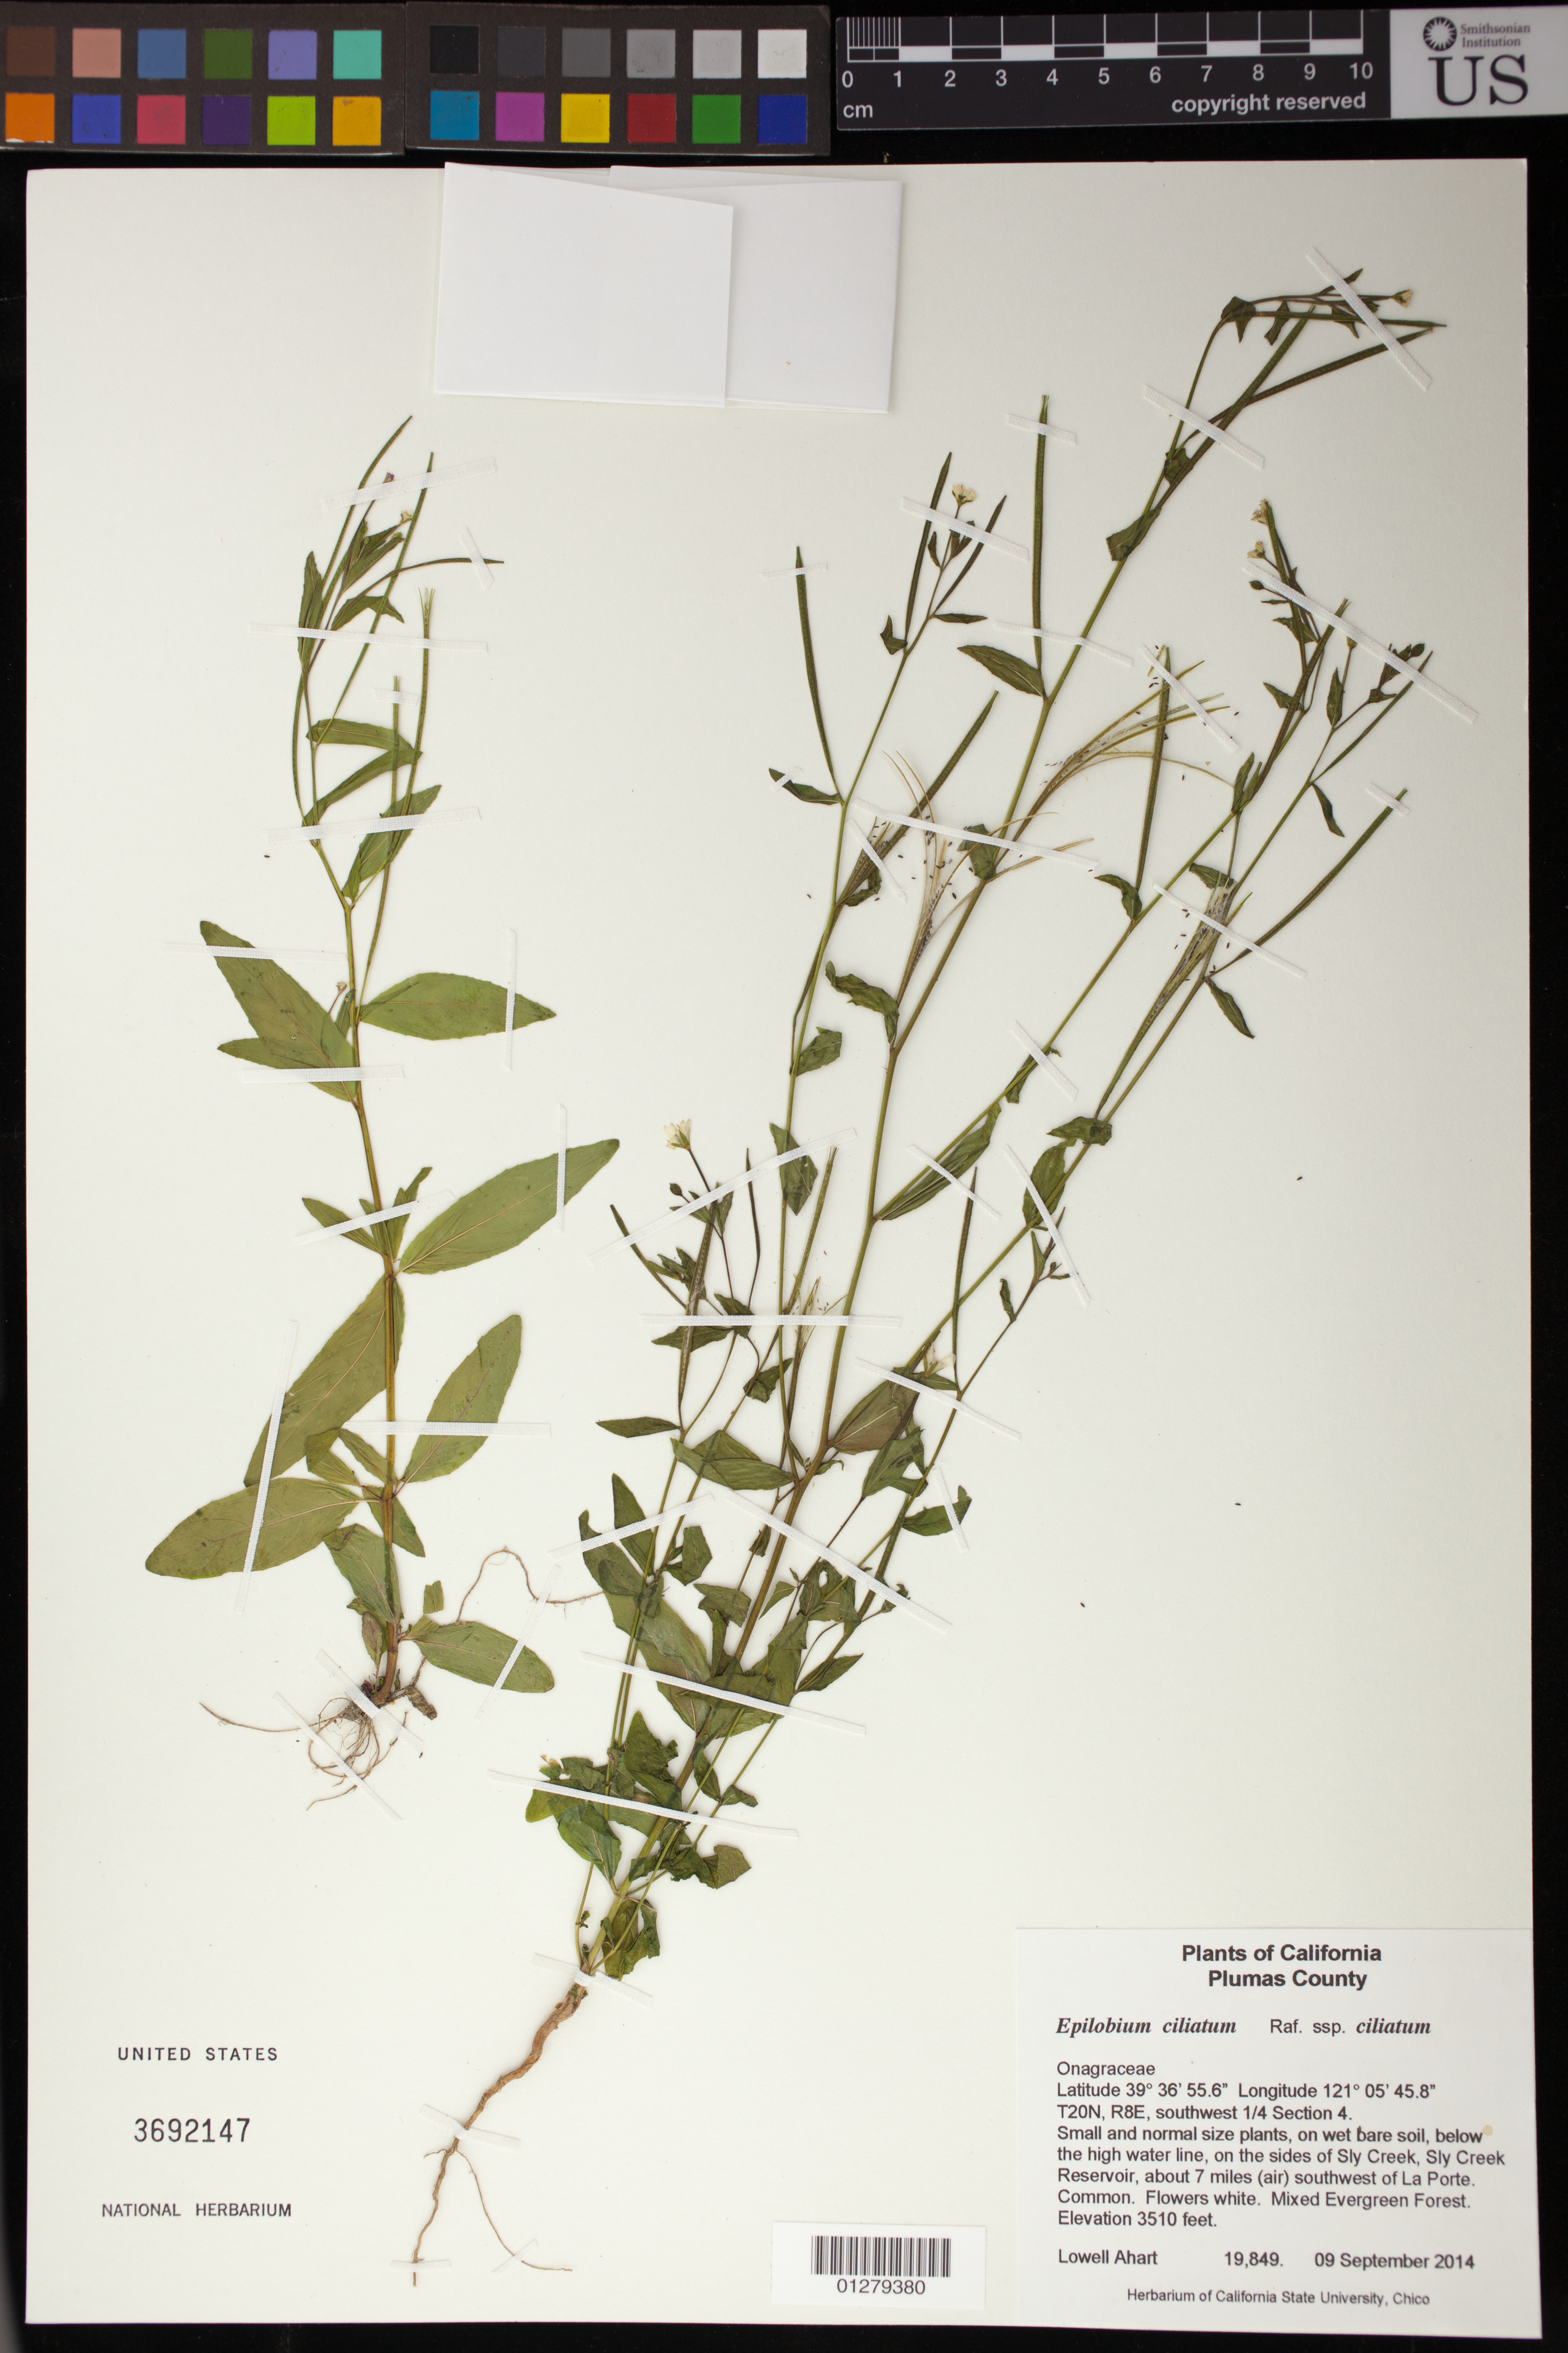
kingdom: Plantae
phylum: Tracheophyta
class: Magnoliopsida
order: Myrtales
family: Onagraceae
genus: Epilobium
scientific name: Epilobium ciliatum subsp. ciliatum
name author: Raf.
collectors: L. Ahart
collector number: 19849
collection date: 2014-09-09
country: United States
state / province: California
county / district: Plumas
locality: Below the high water line on the west side of Sly Creek, Sly Creek Reservoir, about 7 miles (air) southwest of La Porte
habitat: Mixed evergreen forest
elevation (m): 1070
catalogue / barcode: US 3692147